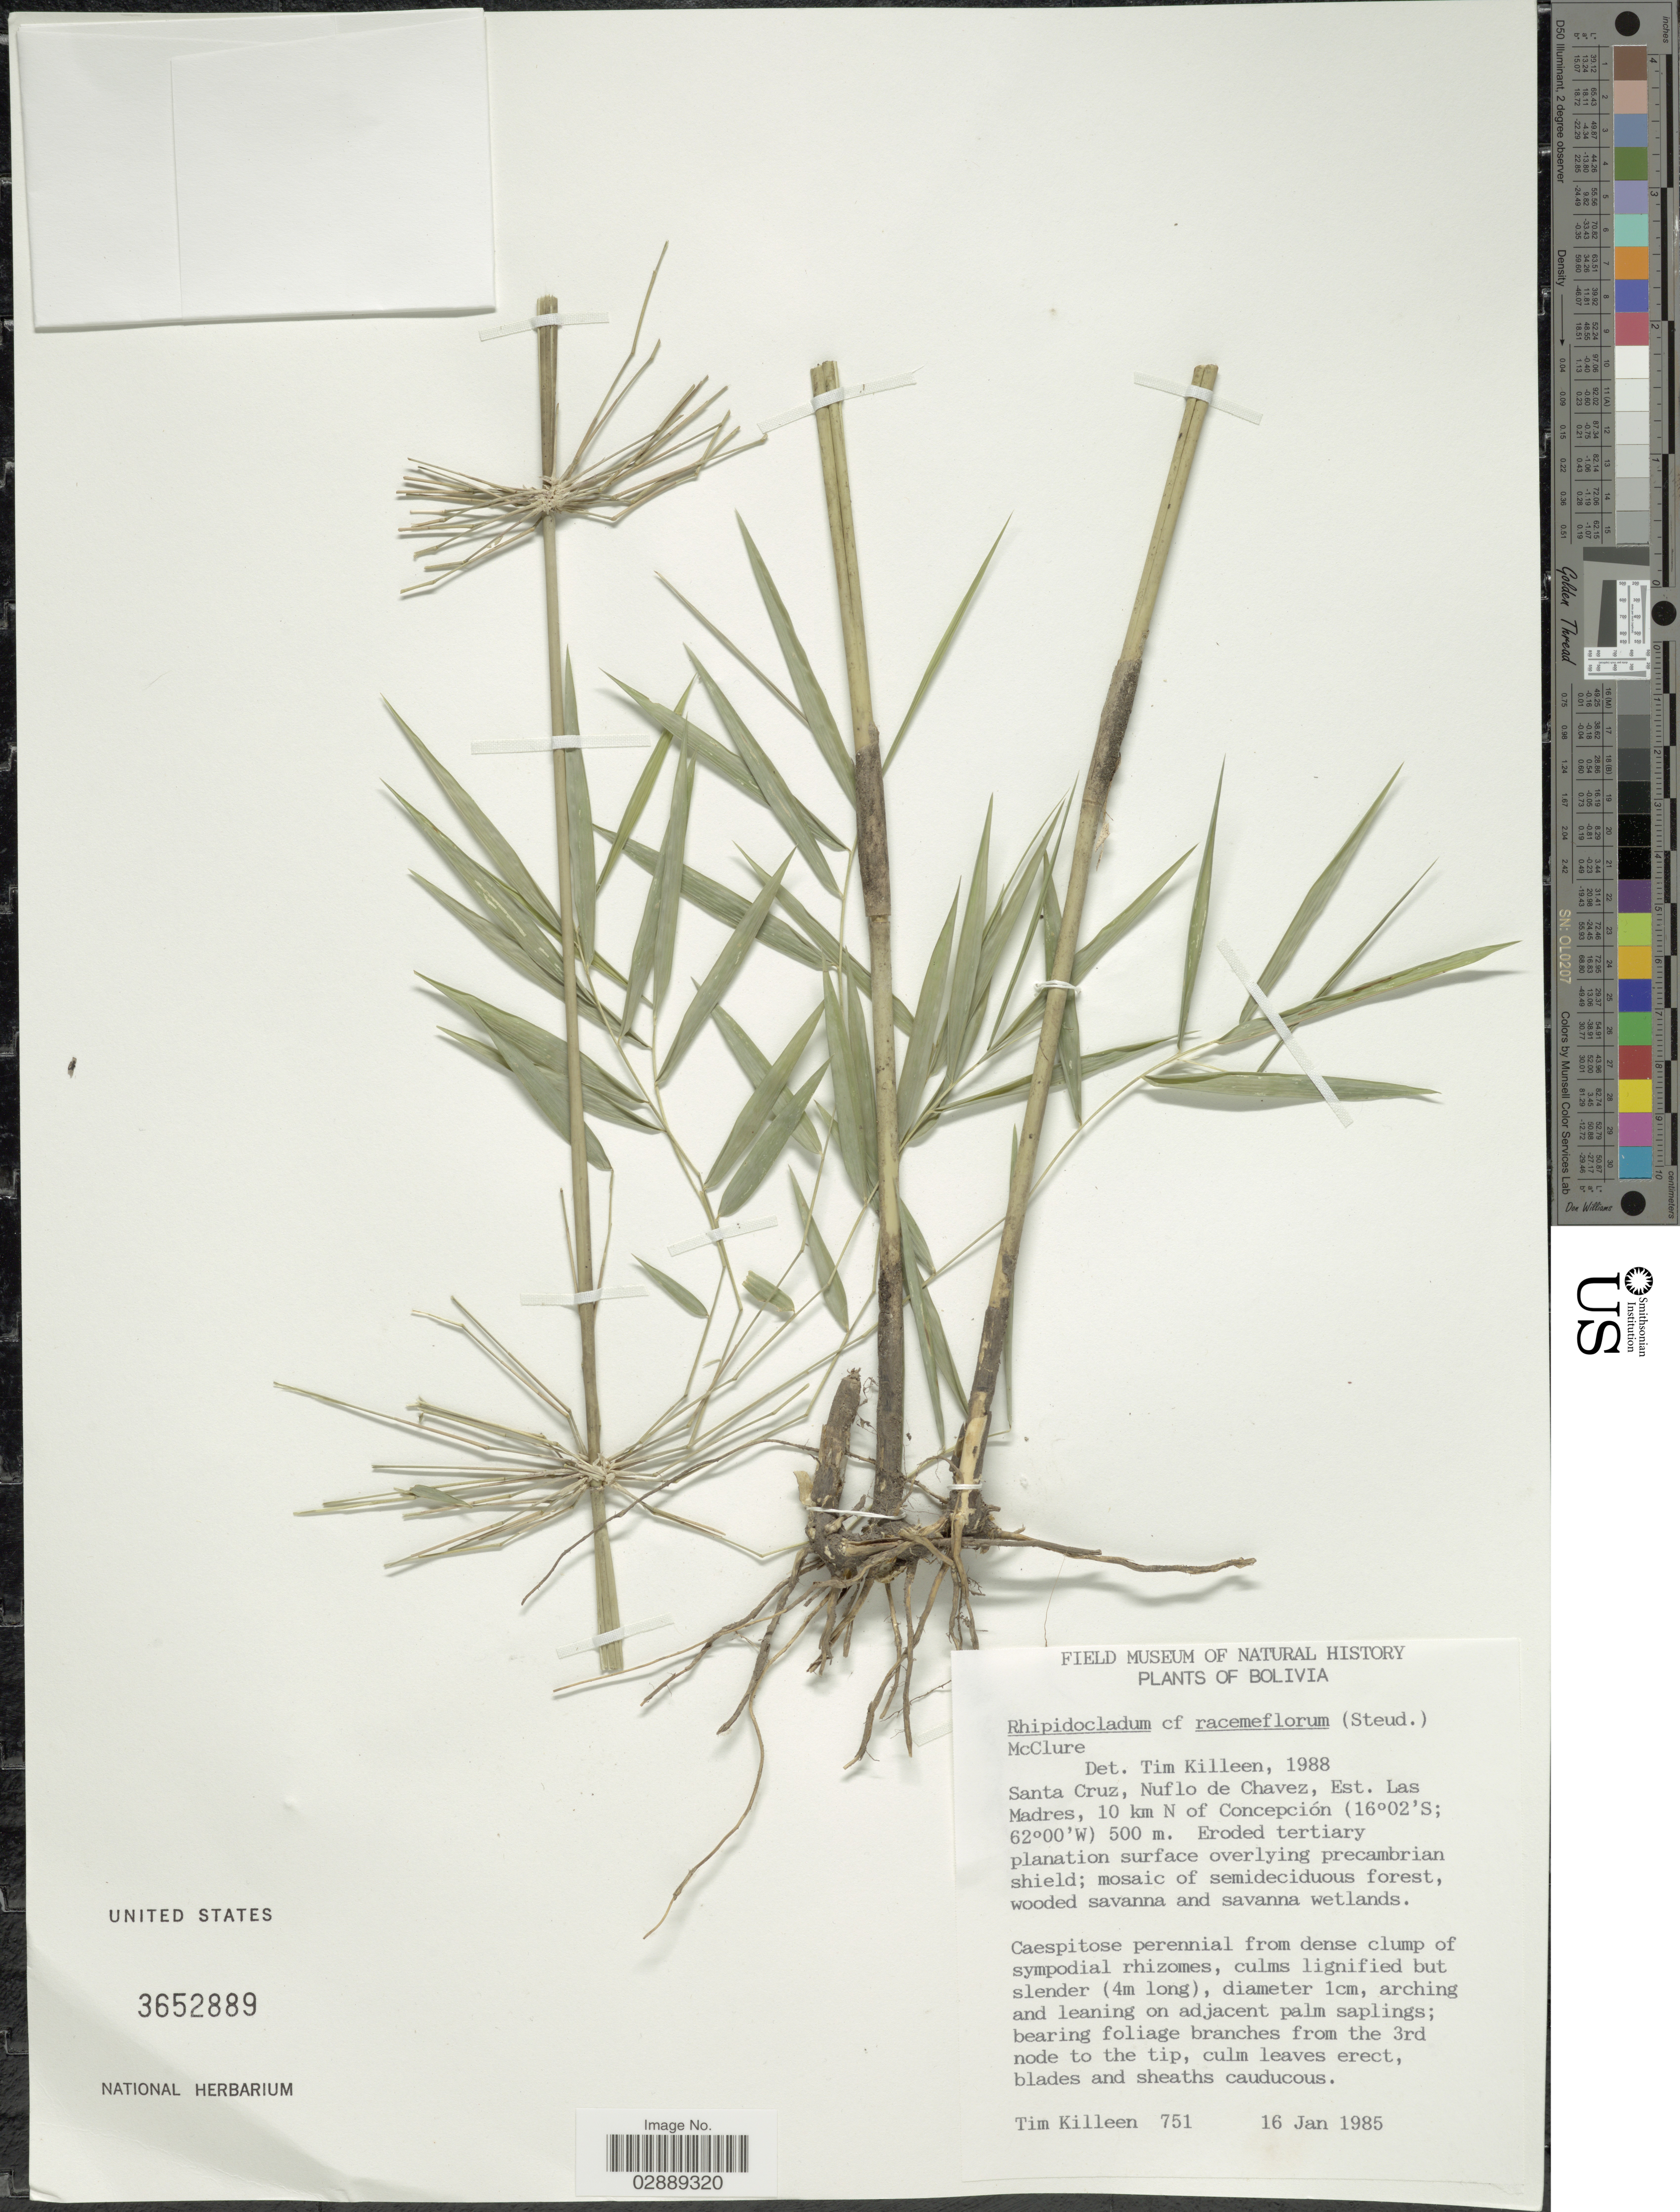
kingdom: Plantae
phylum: Tracheophyta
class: Liliopsida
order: Poales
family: Poaceae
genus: Rhipidocladum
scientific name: Rhipidocladum racemiflorum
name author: (Steud.) McClure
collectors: T. Killeen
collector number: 751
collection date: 1985-01-16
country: Bolivia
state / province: Santa Cruz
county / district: Ñuflo de Chávez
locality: Est. Las Madres, 10 km N of Concepcion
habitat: Eroded tertiary plantation surface overlying precambrian shield; mosaic of semideciduous forest, wooded savanna and savanna wetlands.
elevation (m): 500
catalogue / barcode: US 3652889